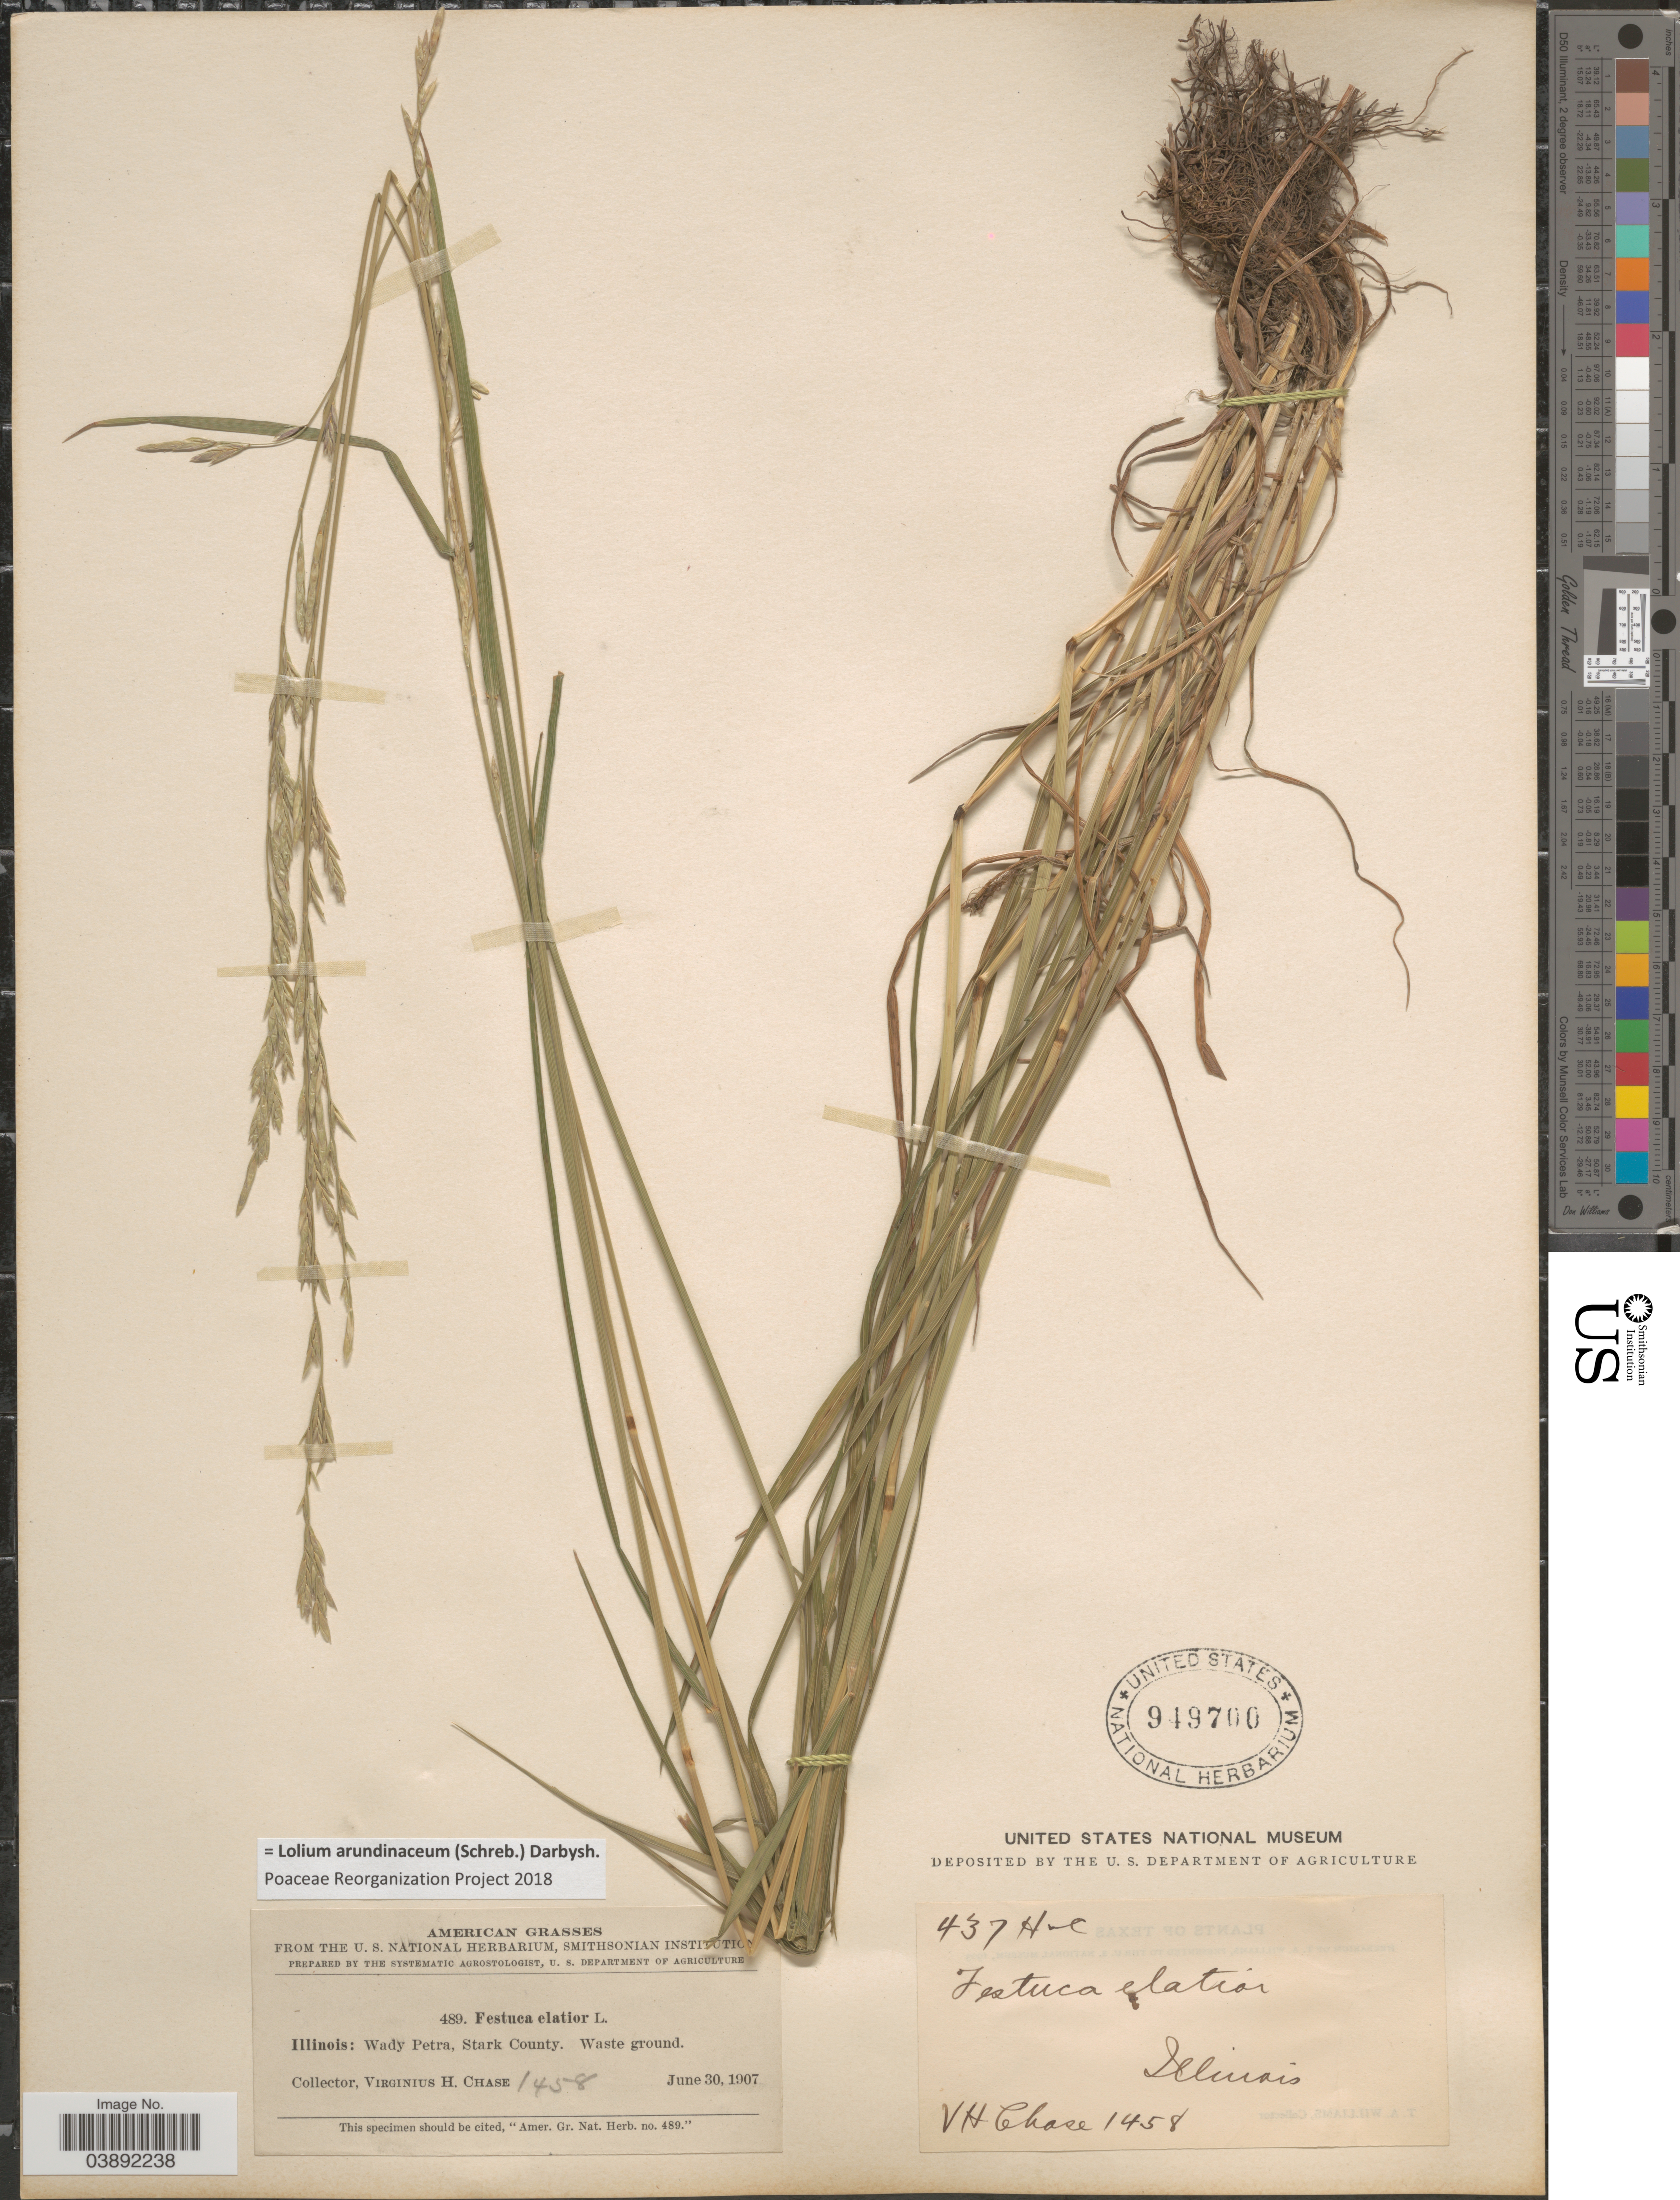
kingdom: Plantae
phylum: Tracheophyta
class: Liliopsida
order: Poales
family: Poaceae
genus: Lolium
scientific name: Lolium arundinaceum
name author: (Schreb.) Darbysh.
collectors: V. H. Chase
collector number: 1458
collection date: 1907-06-30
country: United States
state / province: Illinois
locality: Wady Petra, Stark County. Waste ground.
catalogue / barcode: US 949700